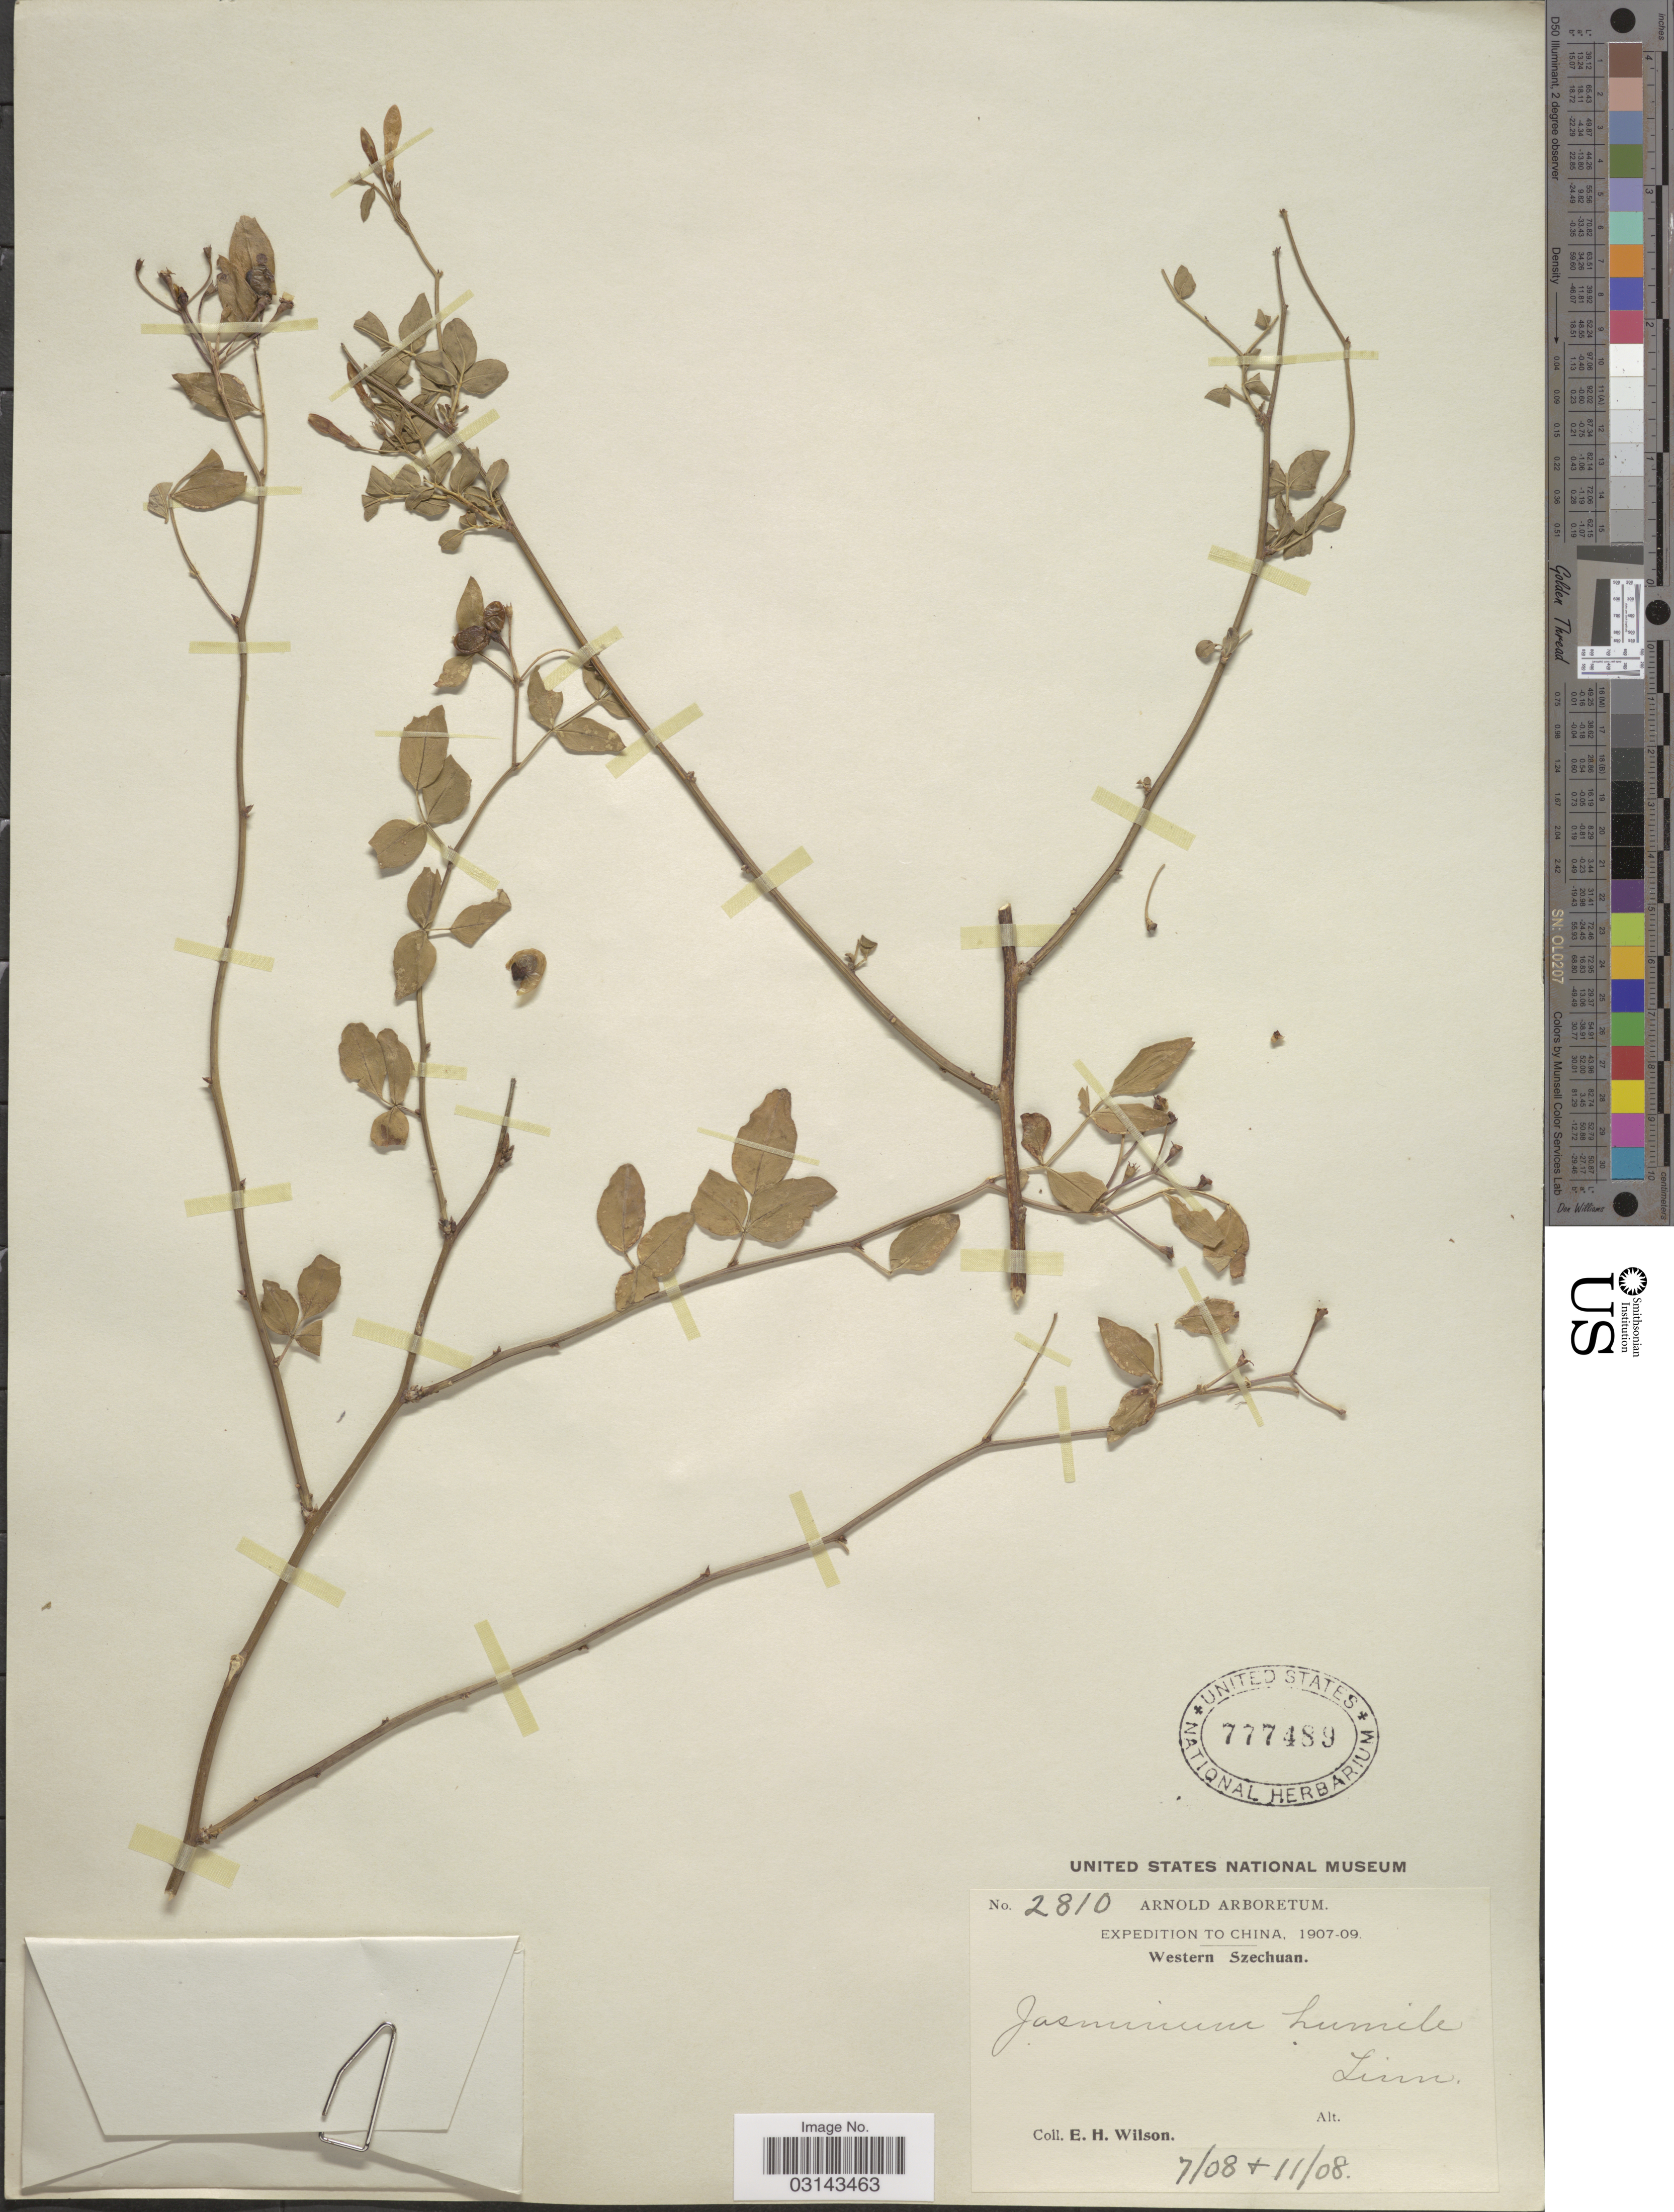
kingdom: Plantae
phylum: Tracheophyta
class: Magnoliopsida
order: Lamiales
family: Oleaceae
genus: Jasminum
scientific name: Jasminum humile var. humile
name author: L.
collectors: E. Wilson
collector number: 2810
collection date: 1908-07/1908-11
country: China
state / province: Sichuan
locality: Western Szechuan.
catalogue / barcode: US 777489